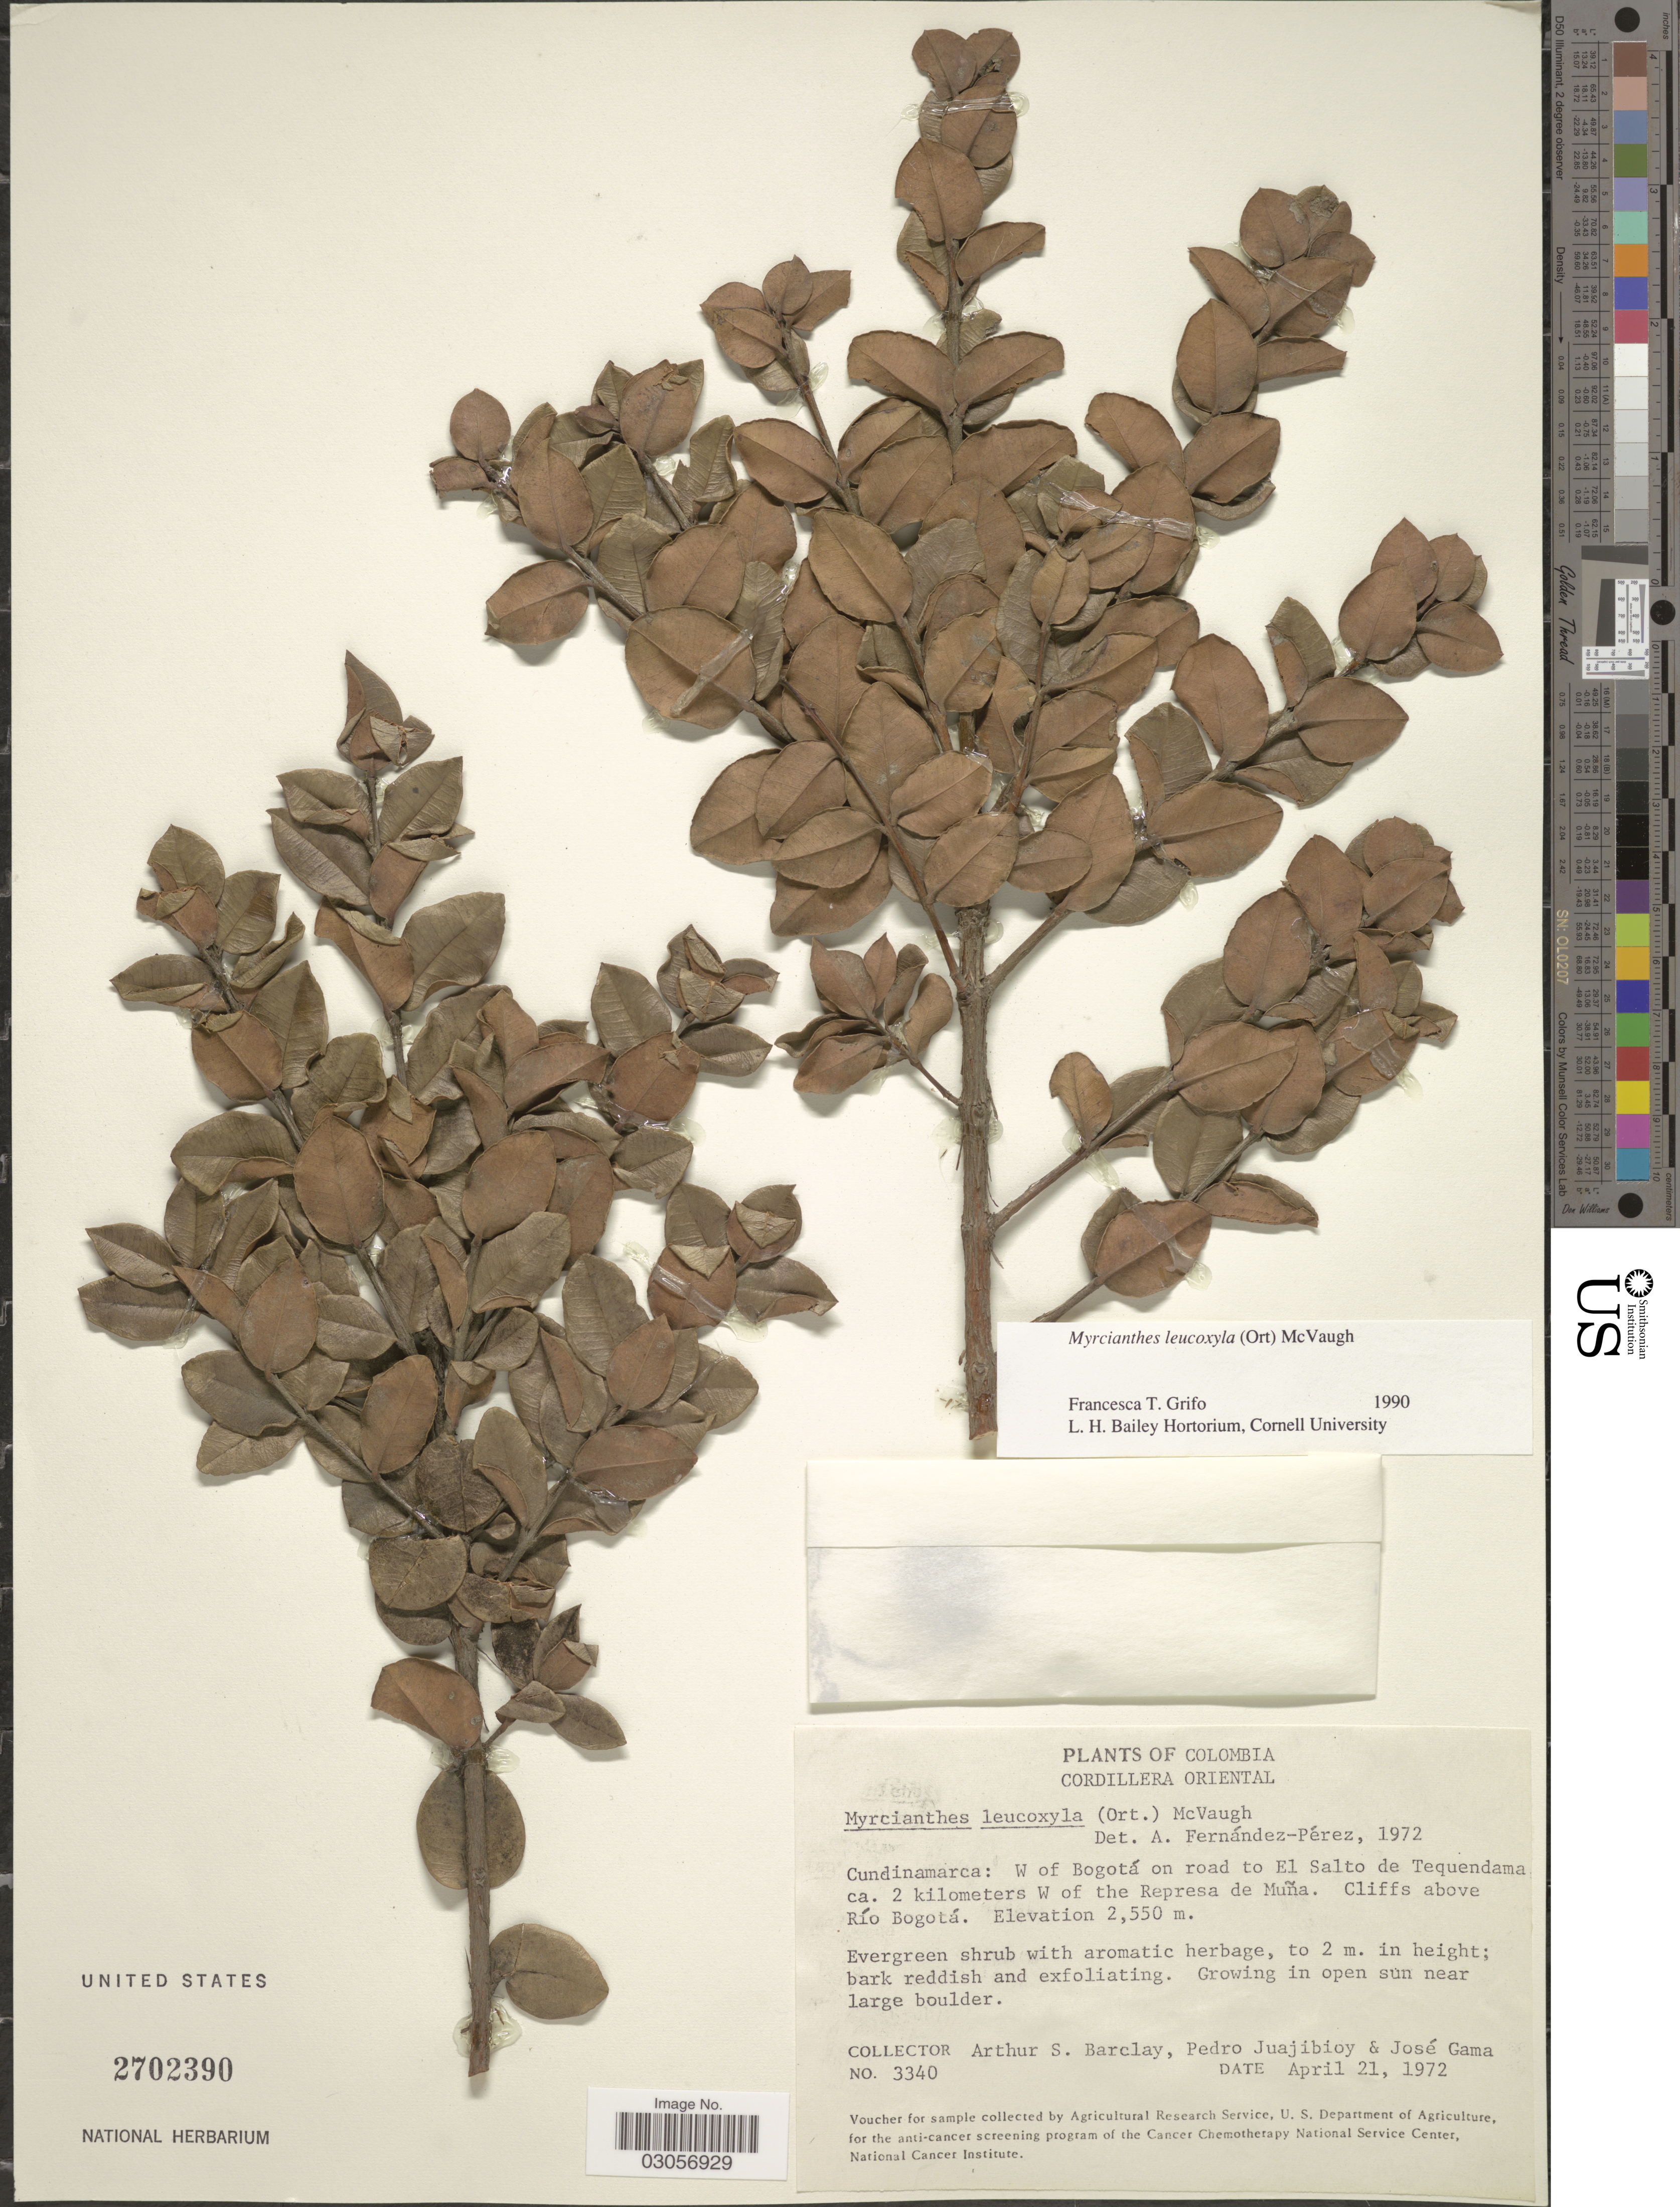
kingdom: Plantae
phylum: Tracheophyta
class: Magnoliopsida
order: Myrtales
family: Myrtaceae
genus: Myrcianthes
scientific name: Myrcianthes leucoxyla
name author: (Ortega) McVaugh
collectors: A. S. Barclay, P. Juajibioy & J. Gama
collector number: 3340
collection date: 1972-04-21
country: Colombia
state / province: Cundinamarca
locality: Cordillera Oriental, W of Bogotá on road to El Salto de Tequendama ca. 2 kilometers W of the Represa de Muña. Cliffs above Rio Bogotá.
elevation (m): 2550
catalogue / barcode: US 2702390